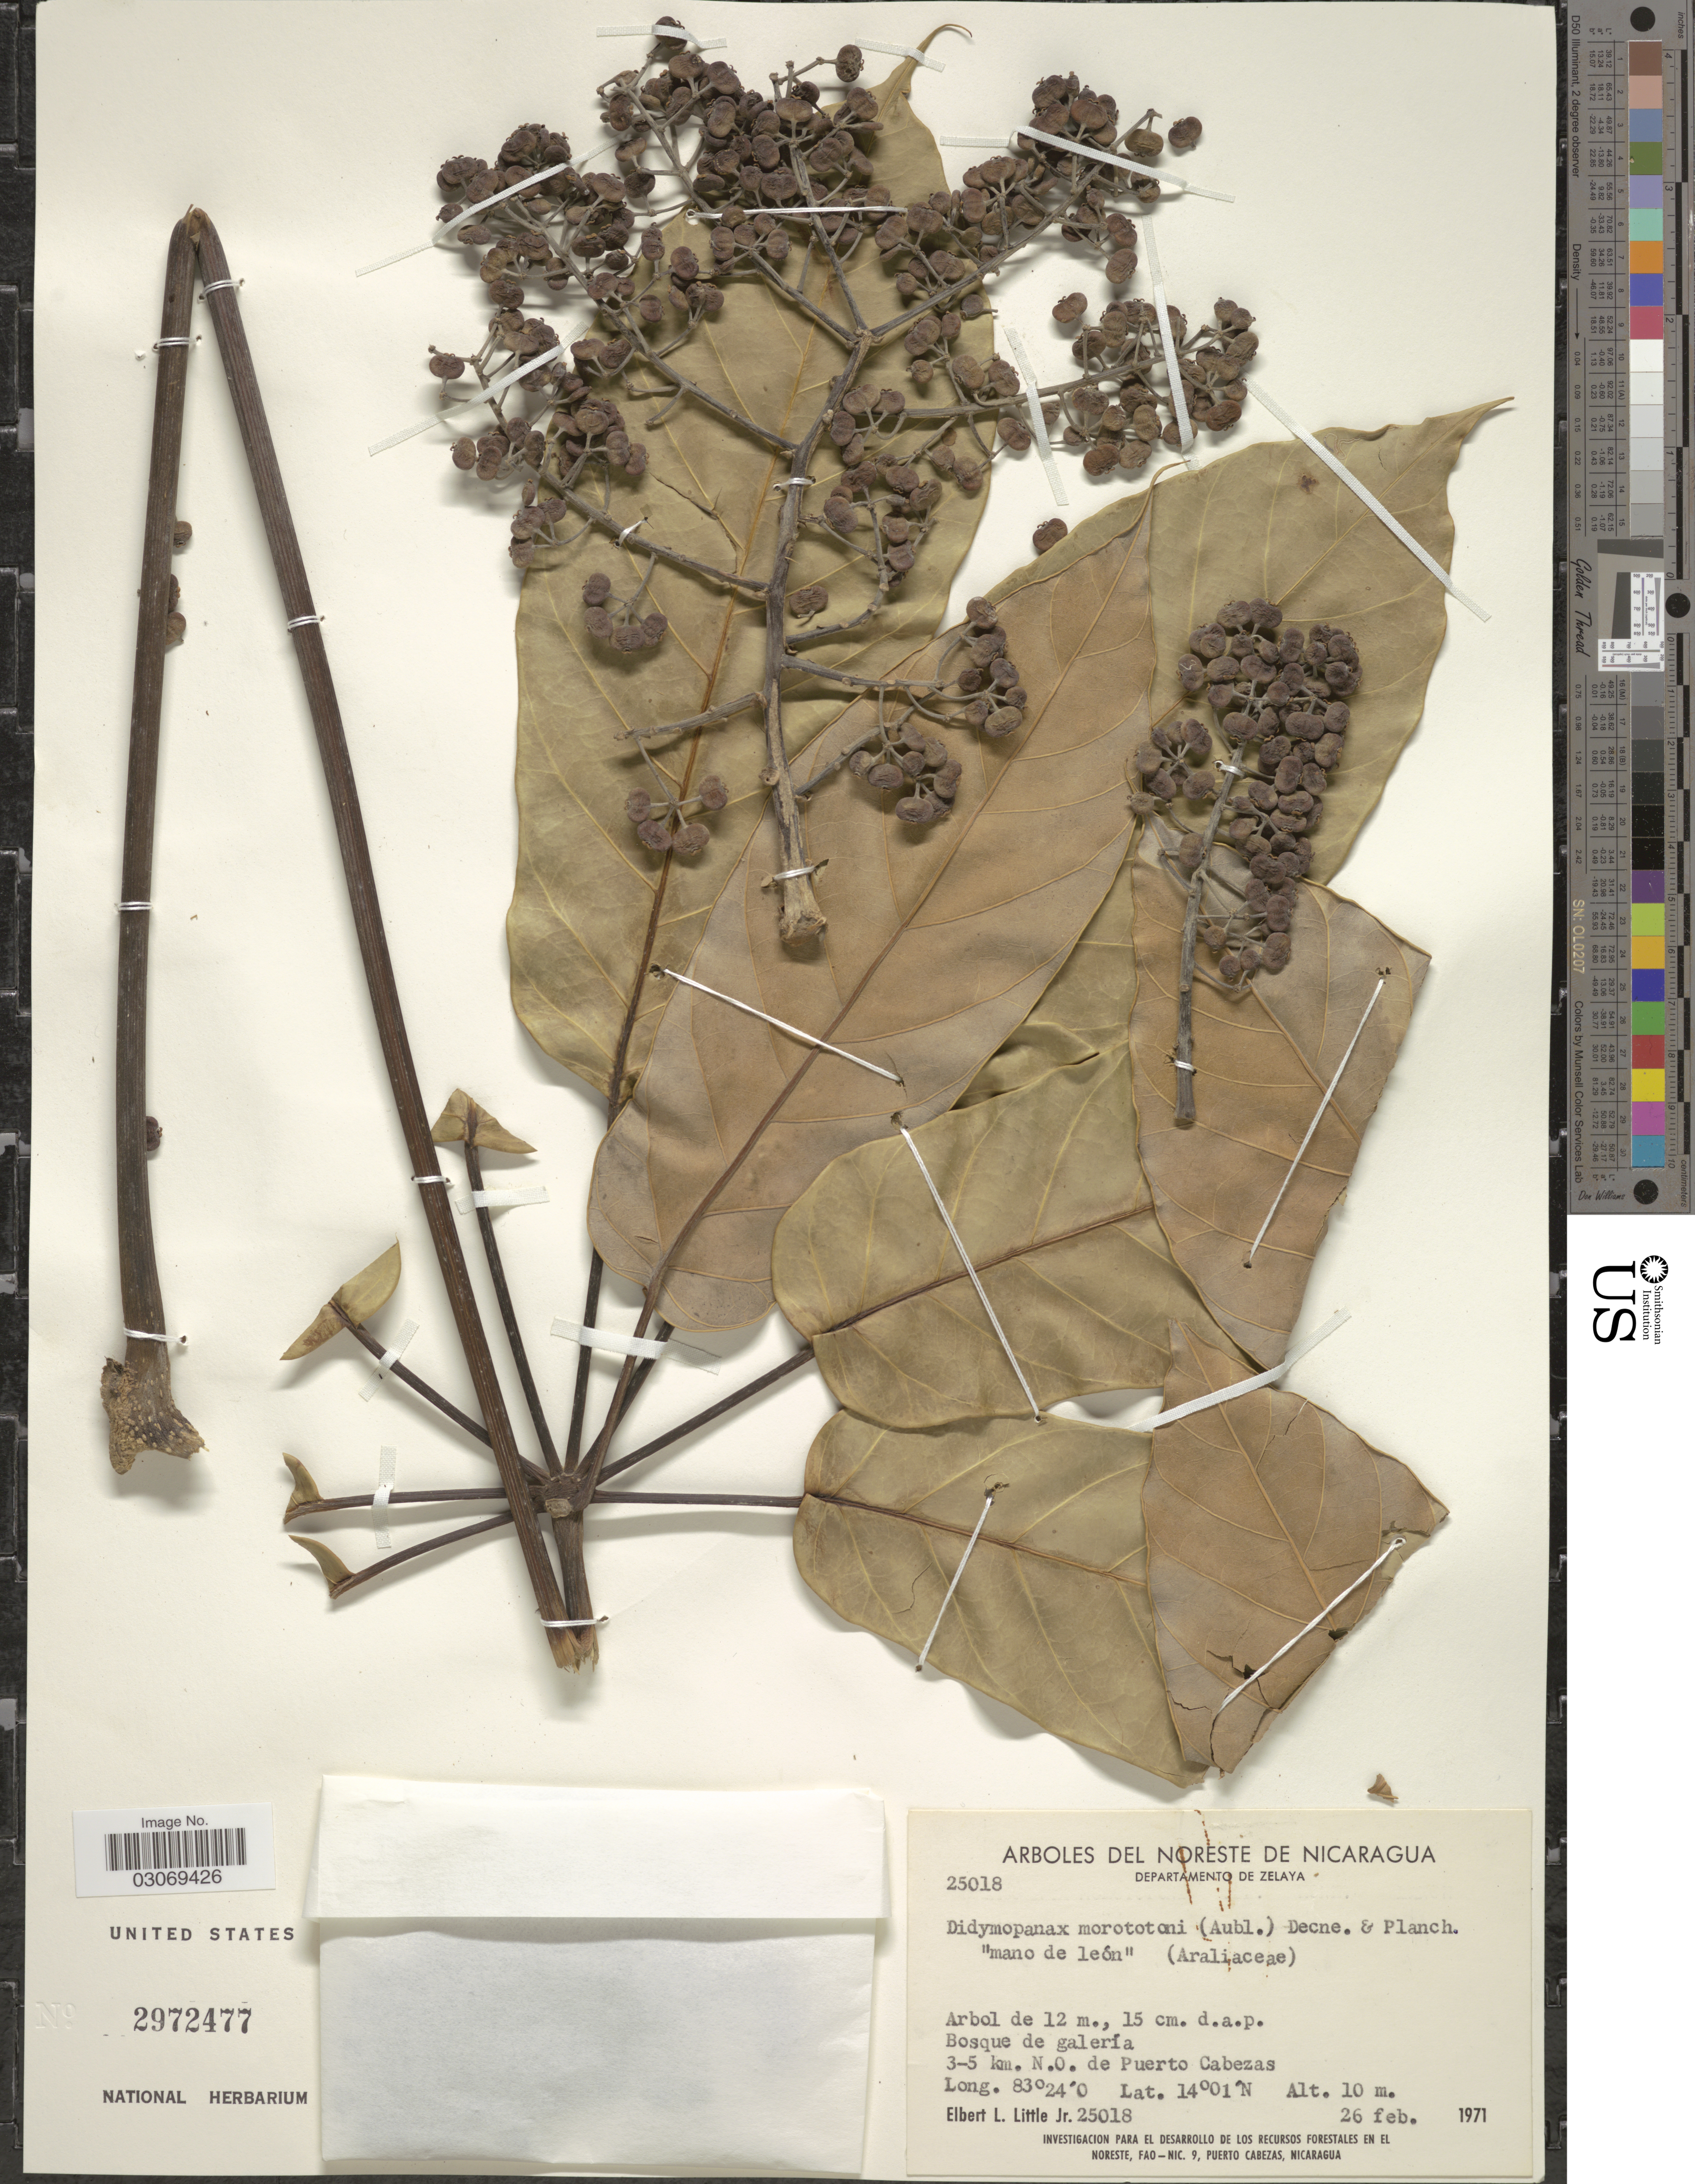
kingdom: Plantae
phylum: Tracheophyta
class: Magnoliopsida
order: Apiales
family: Araliaceae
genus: Schefflera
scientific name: Schefflera sp.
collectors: E. L. Little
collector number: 25018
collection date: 1971-02-26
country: Nicaragua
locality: Departamento de Zelaya. Noreste de Nicaragua. 3-5 km. N.O. de Puerto Cabezas.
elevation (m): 10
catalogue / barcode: US 2972477